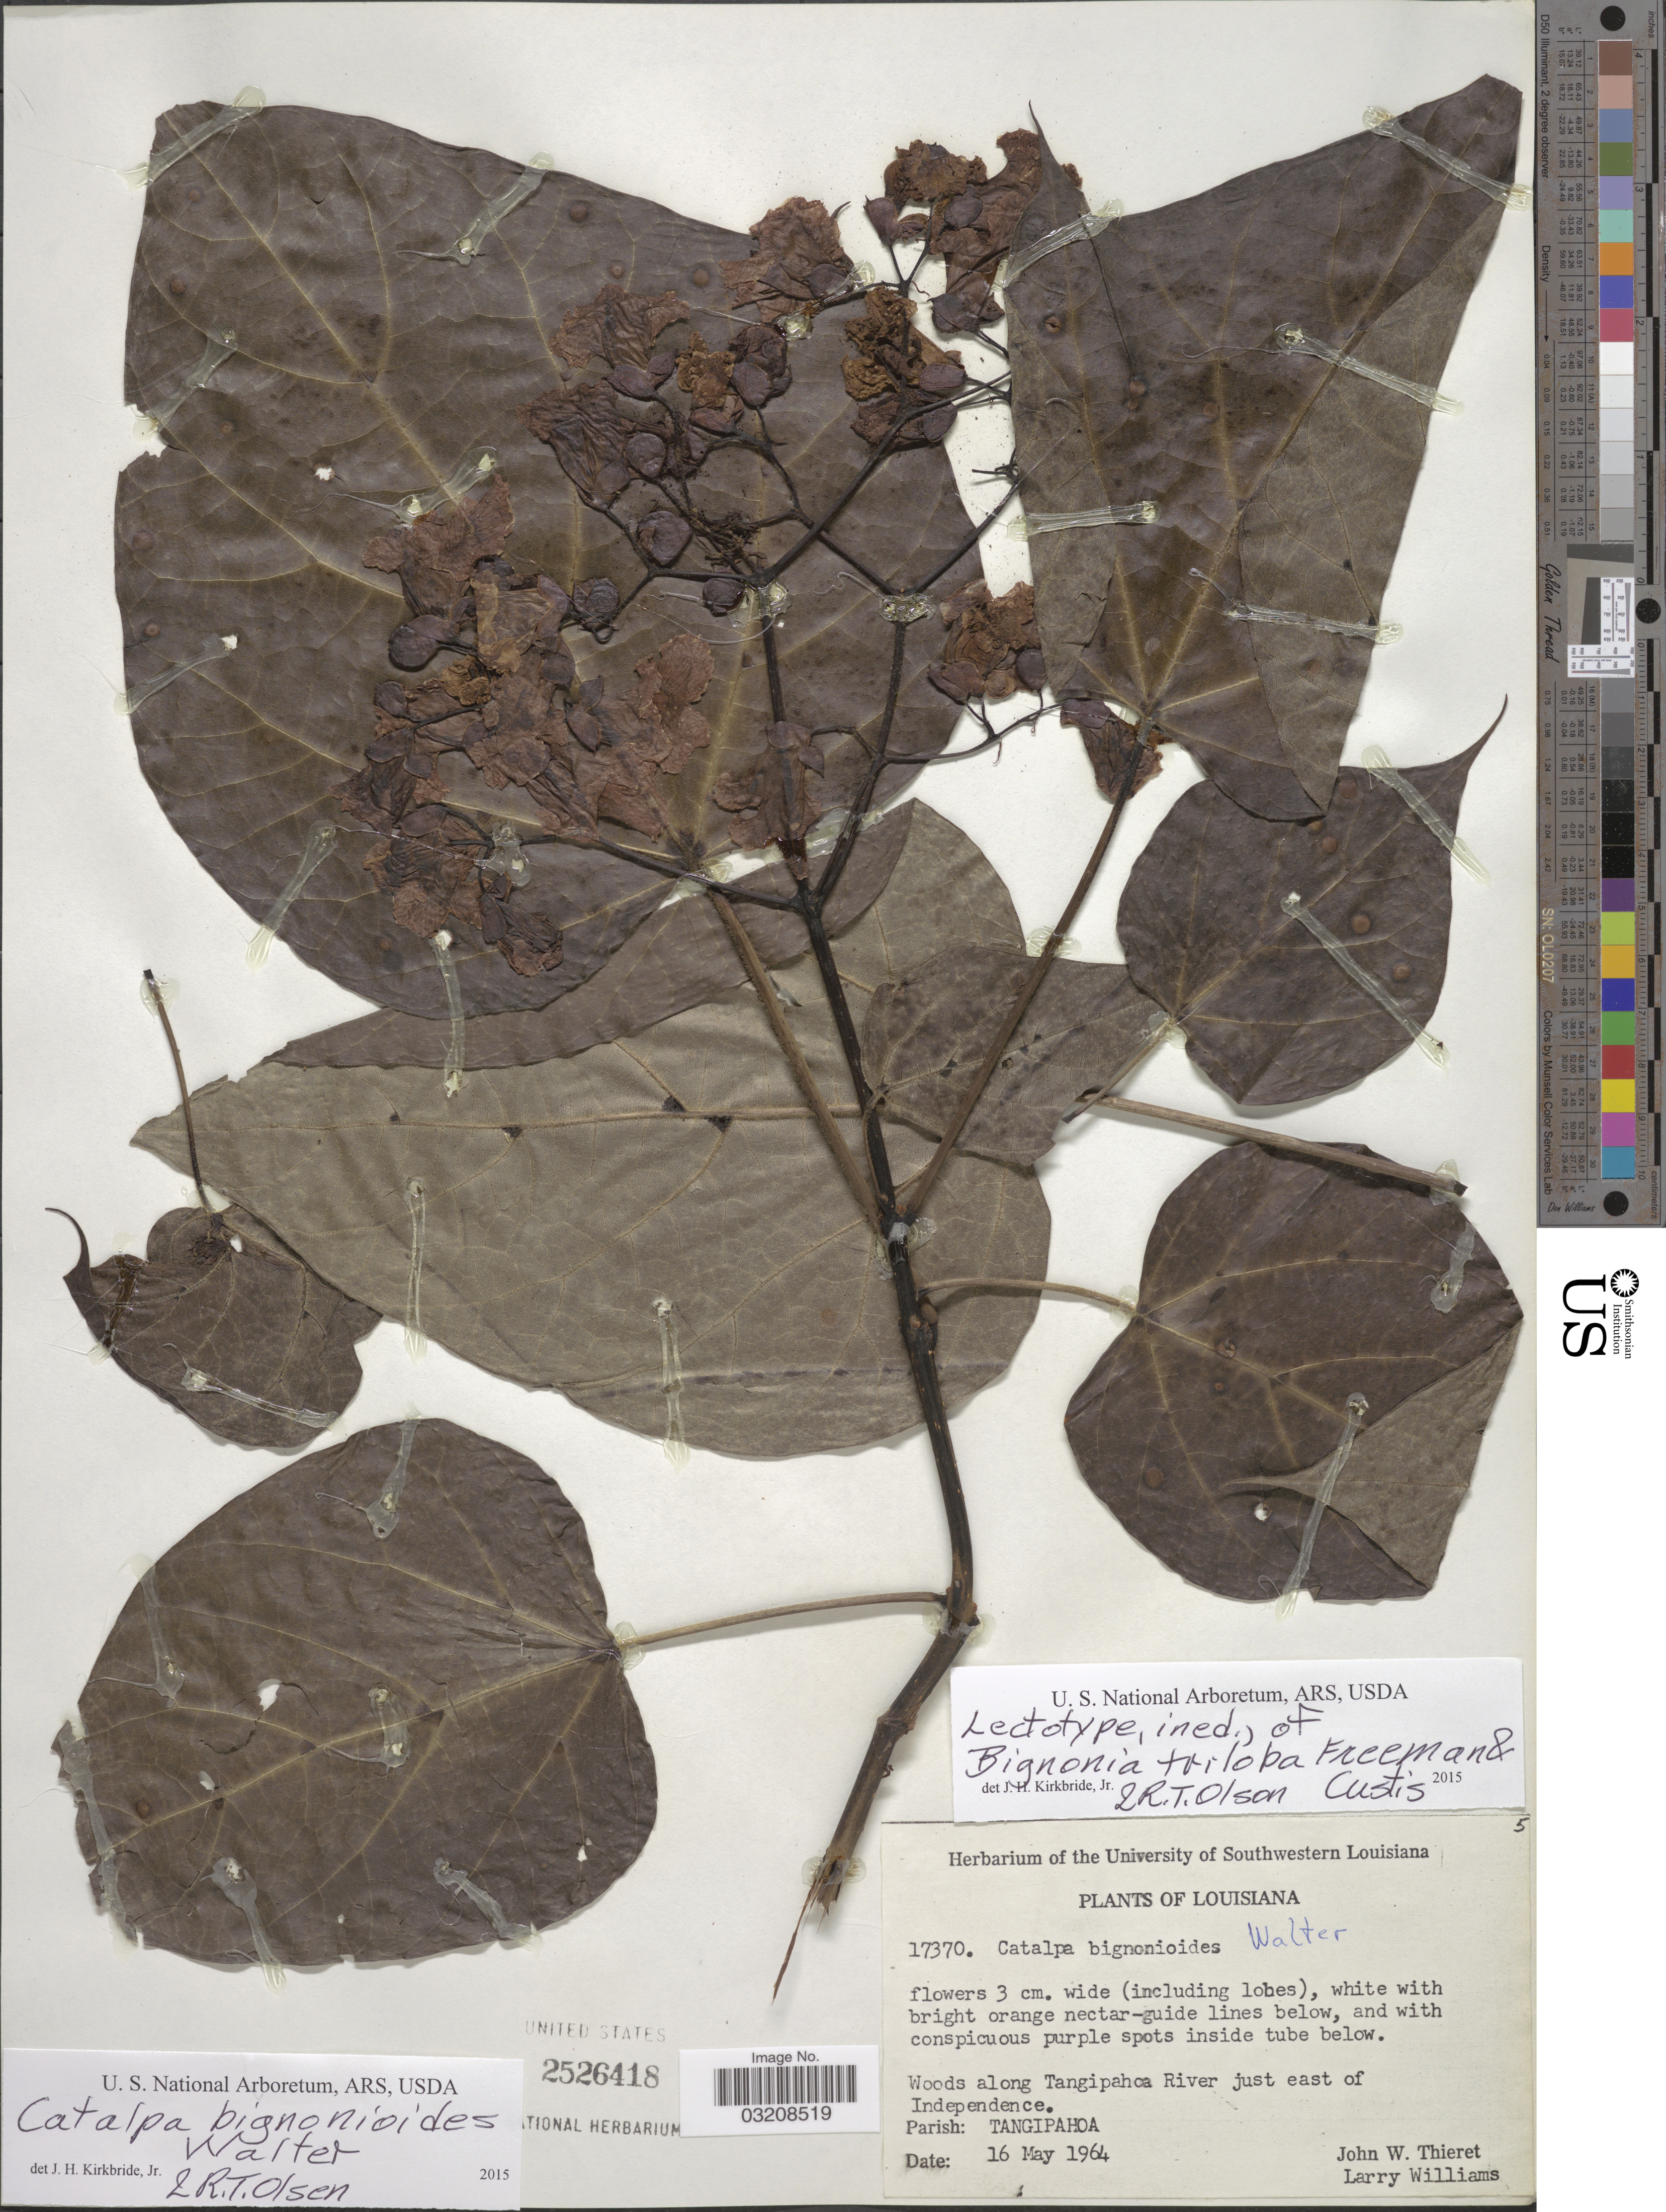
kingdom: Plantae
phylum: Tracheophyta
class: Magnoliopsida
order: Lamiales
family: Bignoniaceae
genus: Catalpa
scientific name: Catalpa bignonioides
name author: Walter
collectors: J. W. Thieret & L. Williams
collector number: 17370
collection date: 1964-05-16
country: United States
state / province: Louisiana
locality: Woods along Tangipahoa River just east of Independece. Parish: Tangipahoa.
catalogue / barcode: US 2526418